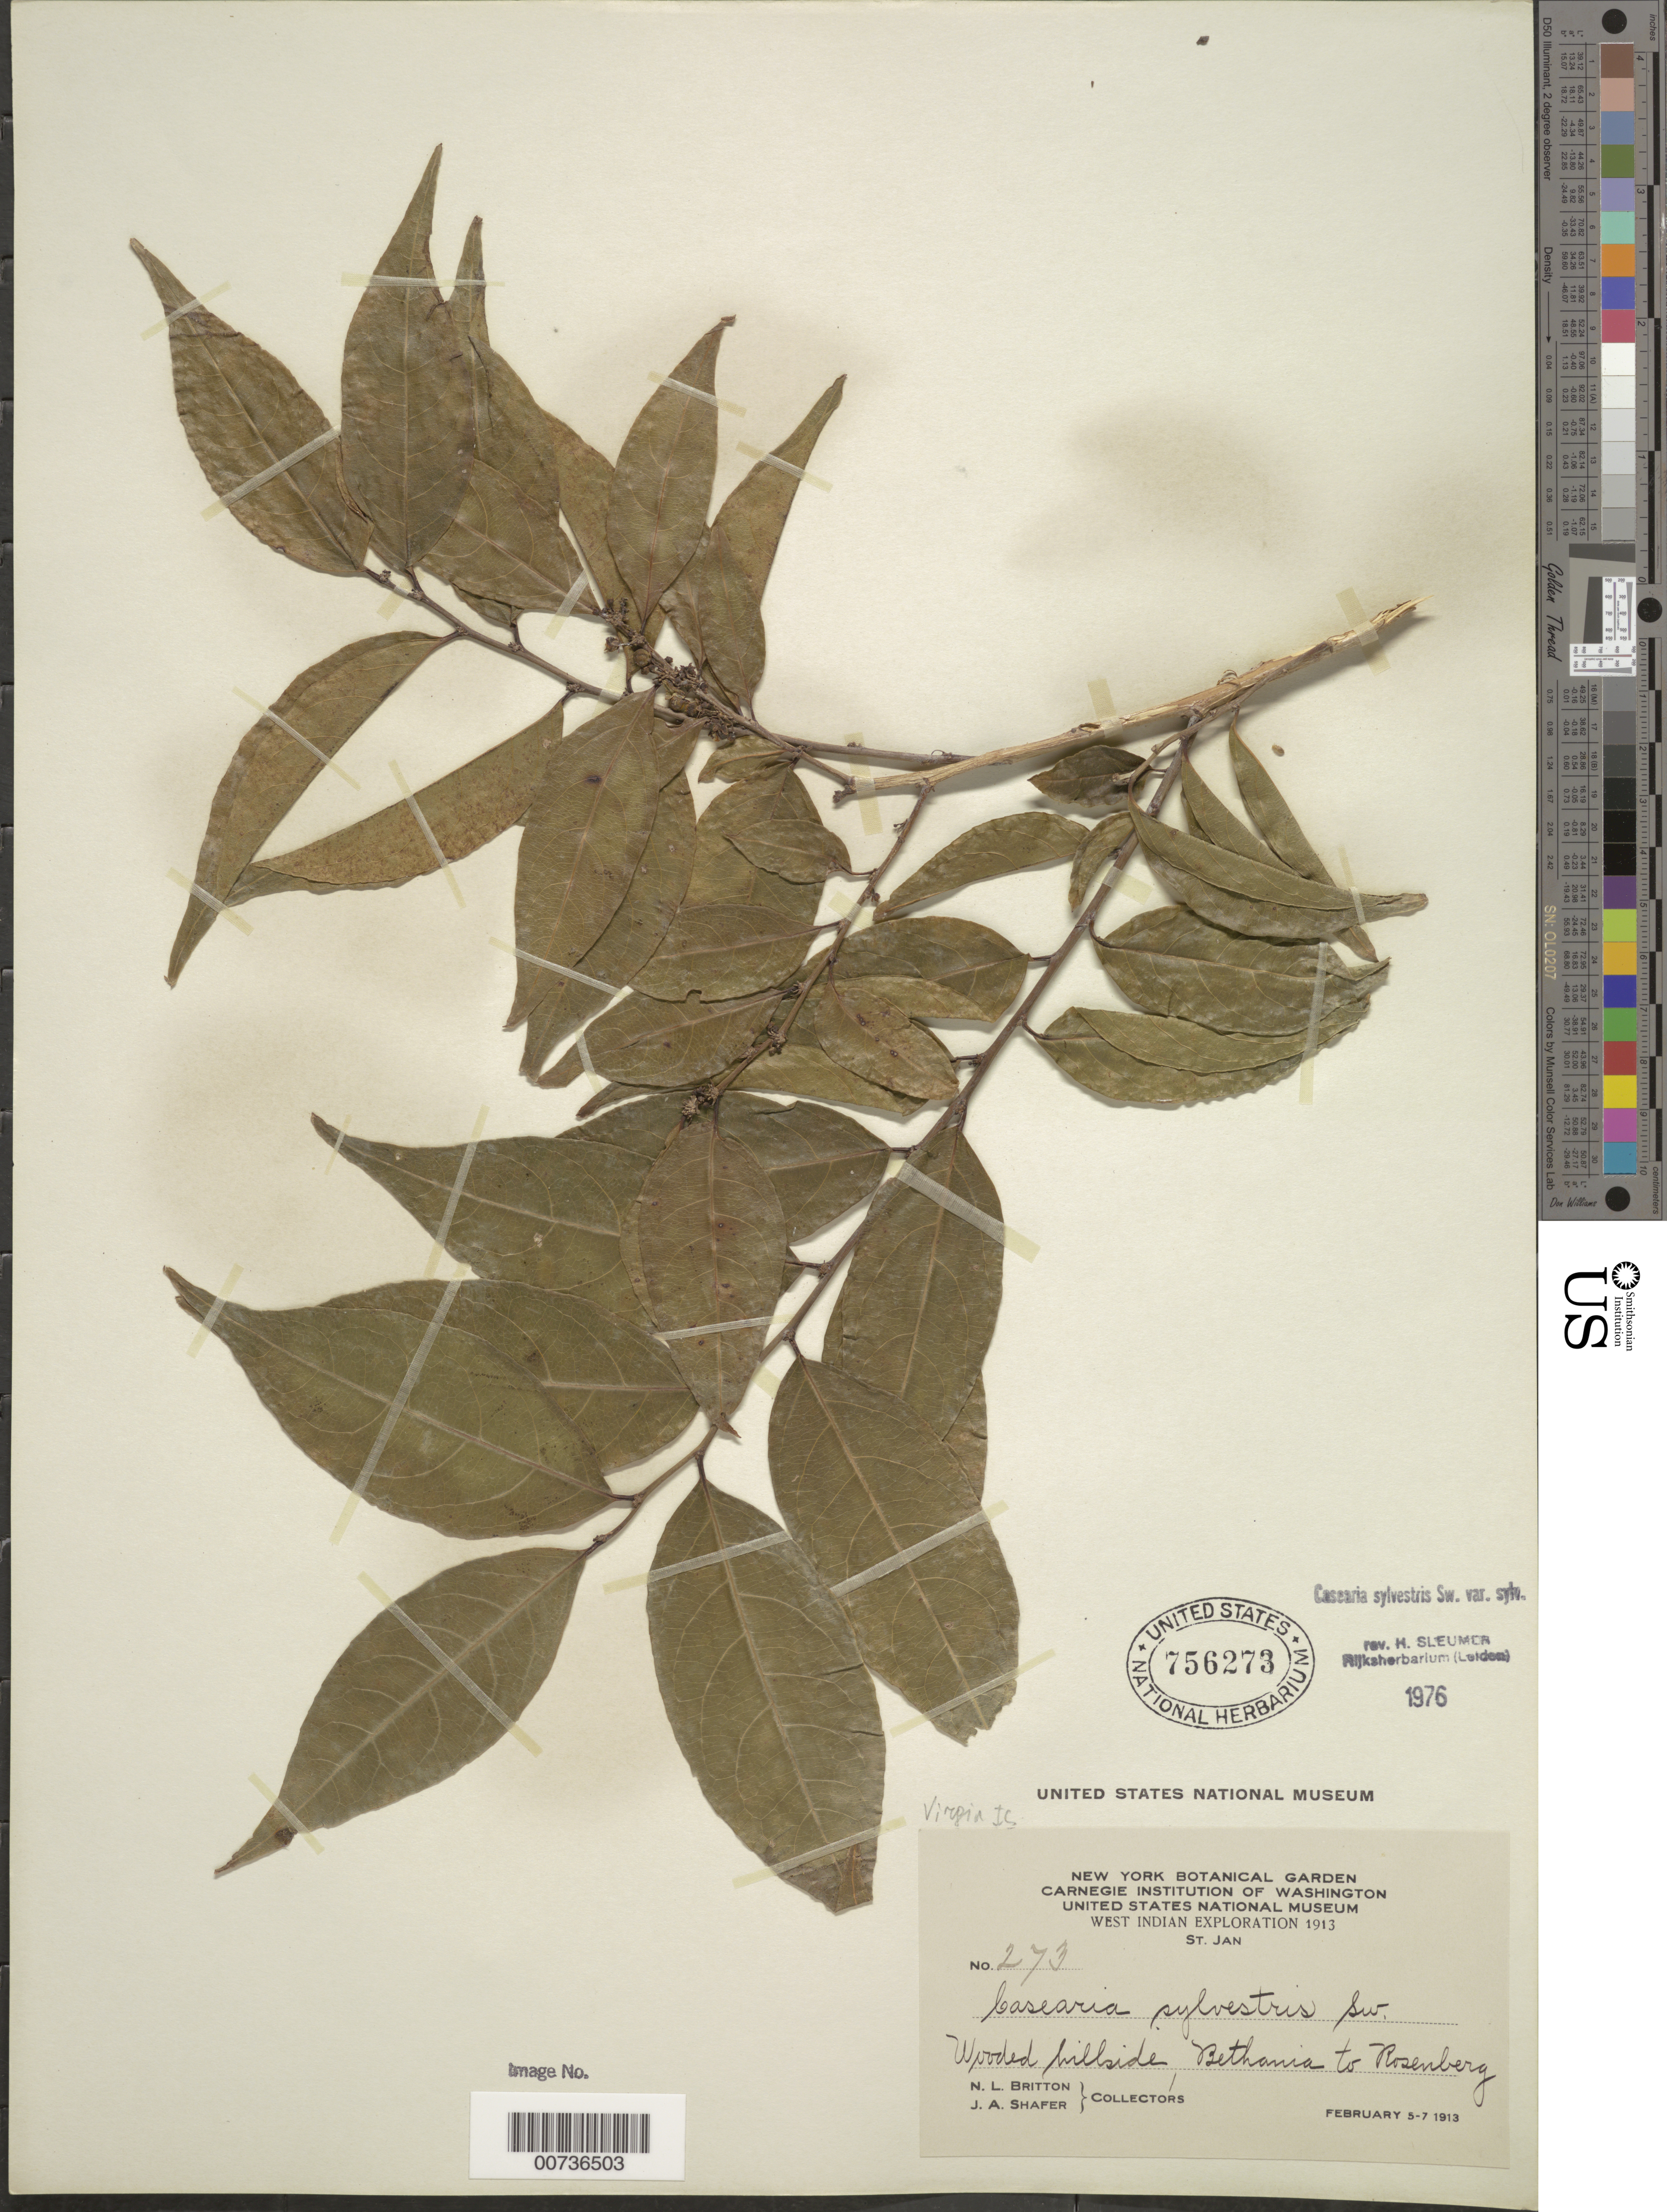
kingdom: Plantae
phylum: Tracheophyta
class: Magnoliopsida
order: Malpighiales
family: Salicaceae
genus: Casearia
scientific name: Casearia sylvestris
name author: Sw.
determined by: Sleumer, H. O.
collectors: N. Britton & J. A. Shafer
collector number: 273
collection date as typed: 05 Feb 1913 to 07 Feb 1913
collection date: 1913-02-05/1913-02-07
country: U.S. Virgin Islands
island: St. John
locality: Bethania to Rosenberg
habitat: Wooded hillside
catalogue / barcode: US 756273